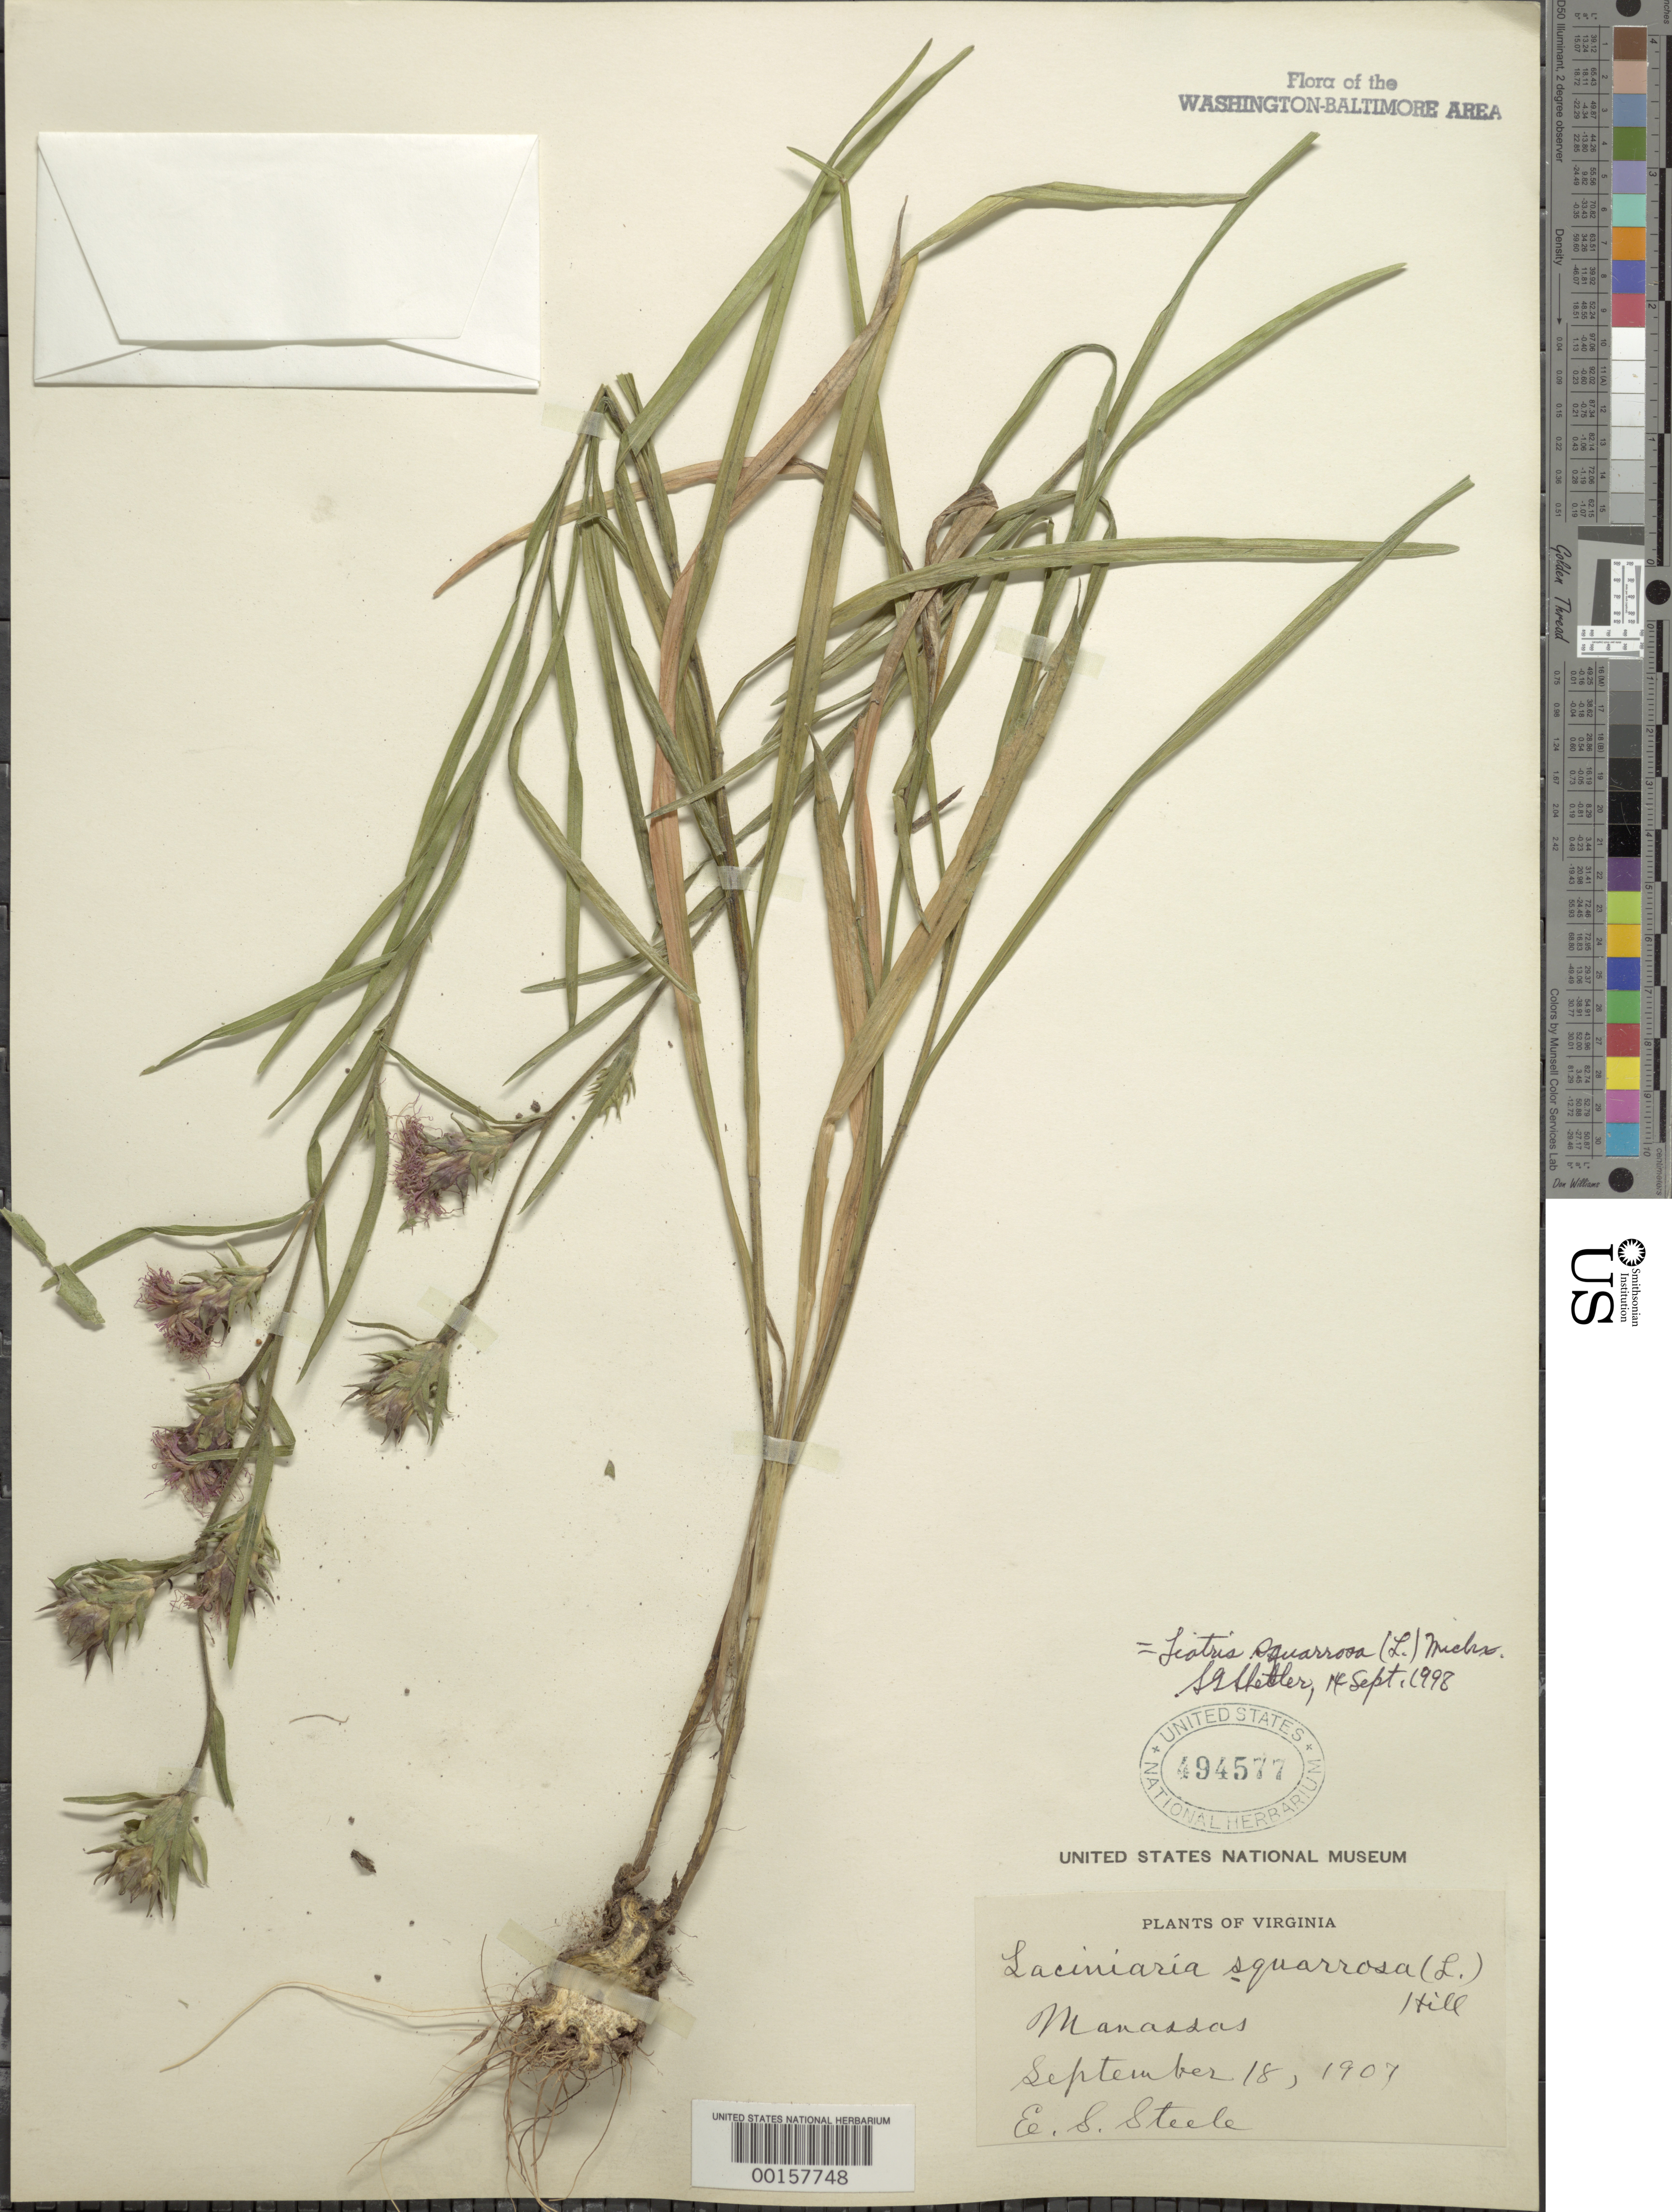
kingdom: Plantae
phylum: Tracheophyta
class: Magnoliopsida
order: Asterales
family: Asteraceae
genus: Liatris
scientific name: Liatris squarrosa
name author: (L.) Michx.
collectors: E. Steele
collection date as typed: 18 Sep 1907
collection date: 1907-09-18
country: United States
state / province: Virginia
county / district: Prince William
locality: Manassas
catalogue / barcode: US 494577